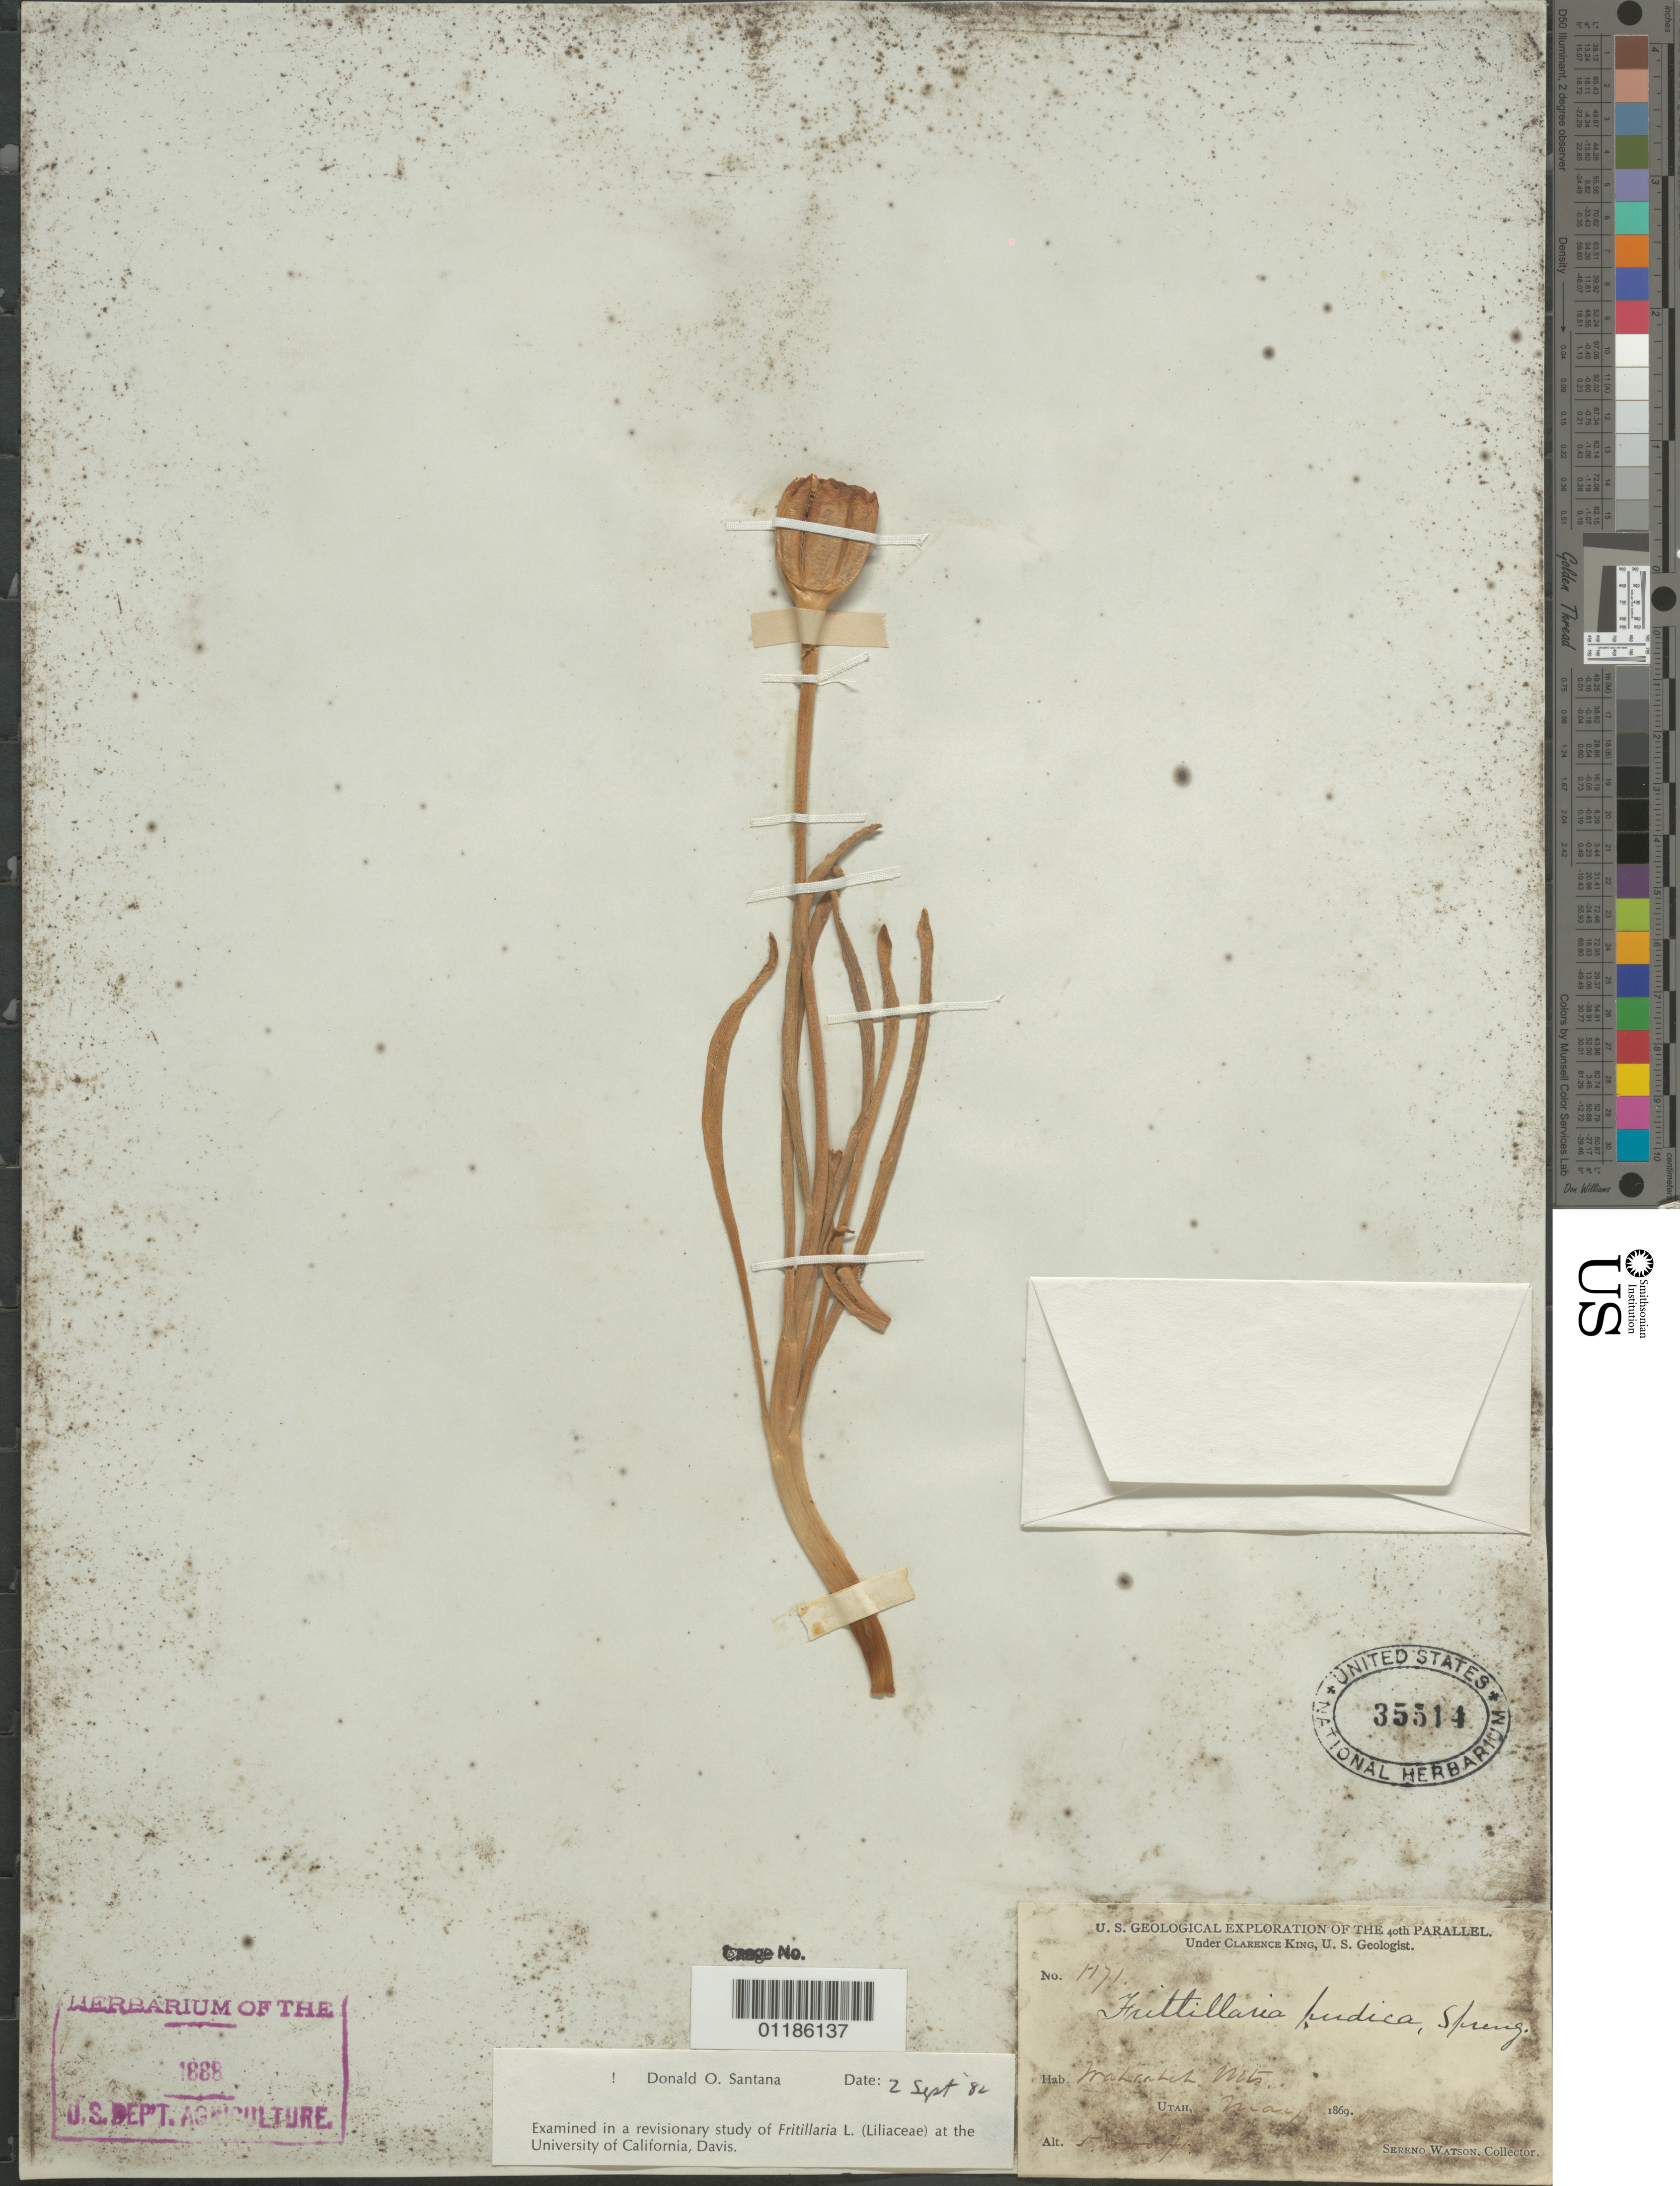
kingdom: Plantae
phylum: Tracheophyta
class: Liliopsida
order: Liliales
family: Liliaceae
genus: Fritillaria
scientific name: Fritillaria pudica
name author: (Pursh) Spreng.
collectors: S. Watson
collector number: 1771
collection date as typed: May 1869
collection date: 1869-05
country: United States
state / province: Utah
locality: Wasatch Mts.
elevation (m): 1524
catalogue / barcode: US 35514